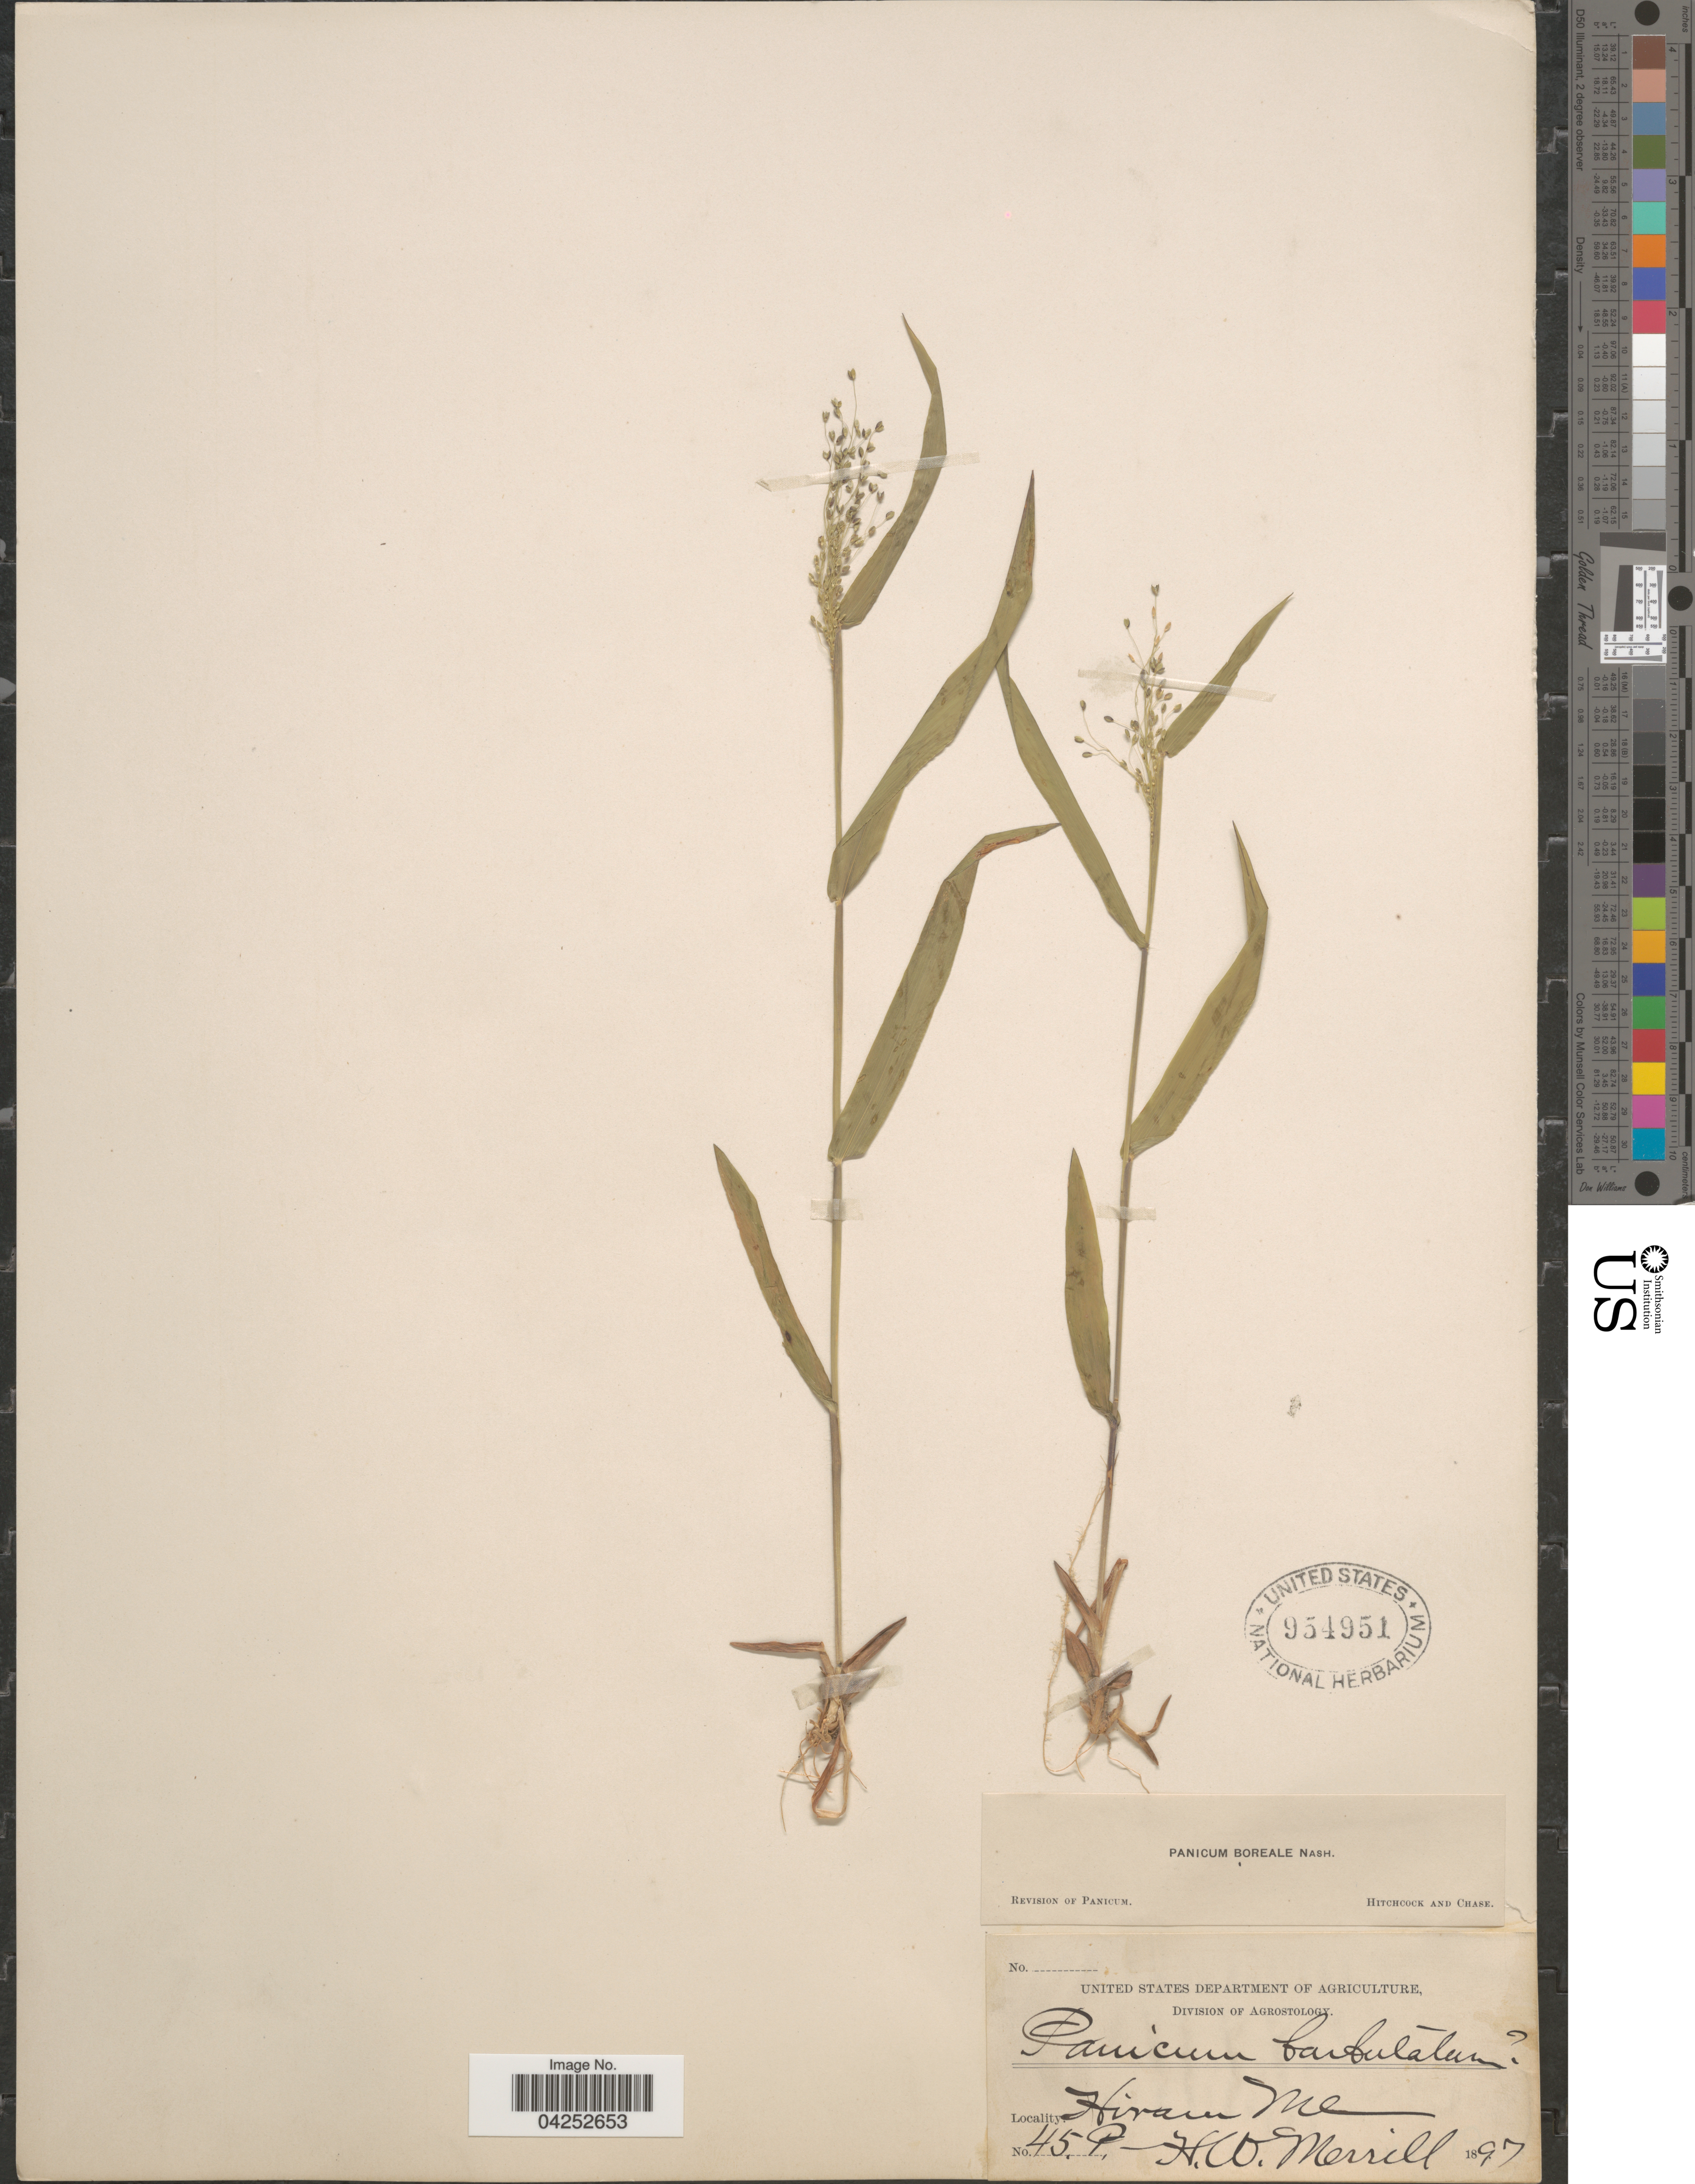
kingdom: Plantae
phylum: Tracheophyta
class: Liliopsida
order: Poales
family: Poaceae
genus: Dichanthelium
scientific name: Dichanthelium boreale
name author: (Nash) Freckmann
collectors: H. Merrill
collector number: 45P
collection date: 1897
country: United States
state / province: Maine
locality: Hiram.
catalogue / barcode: US 954951